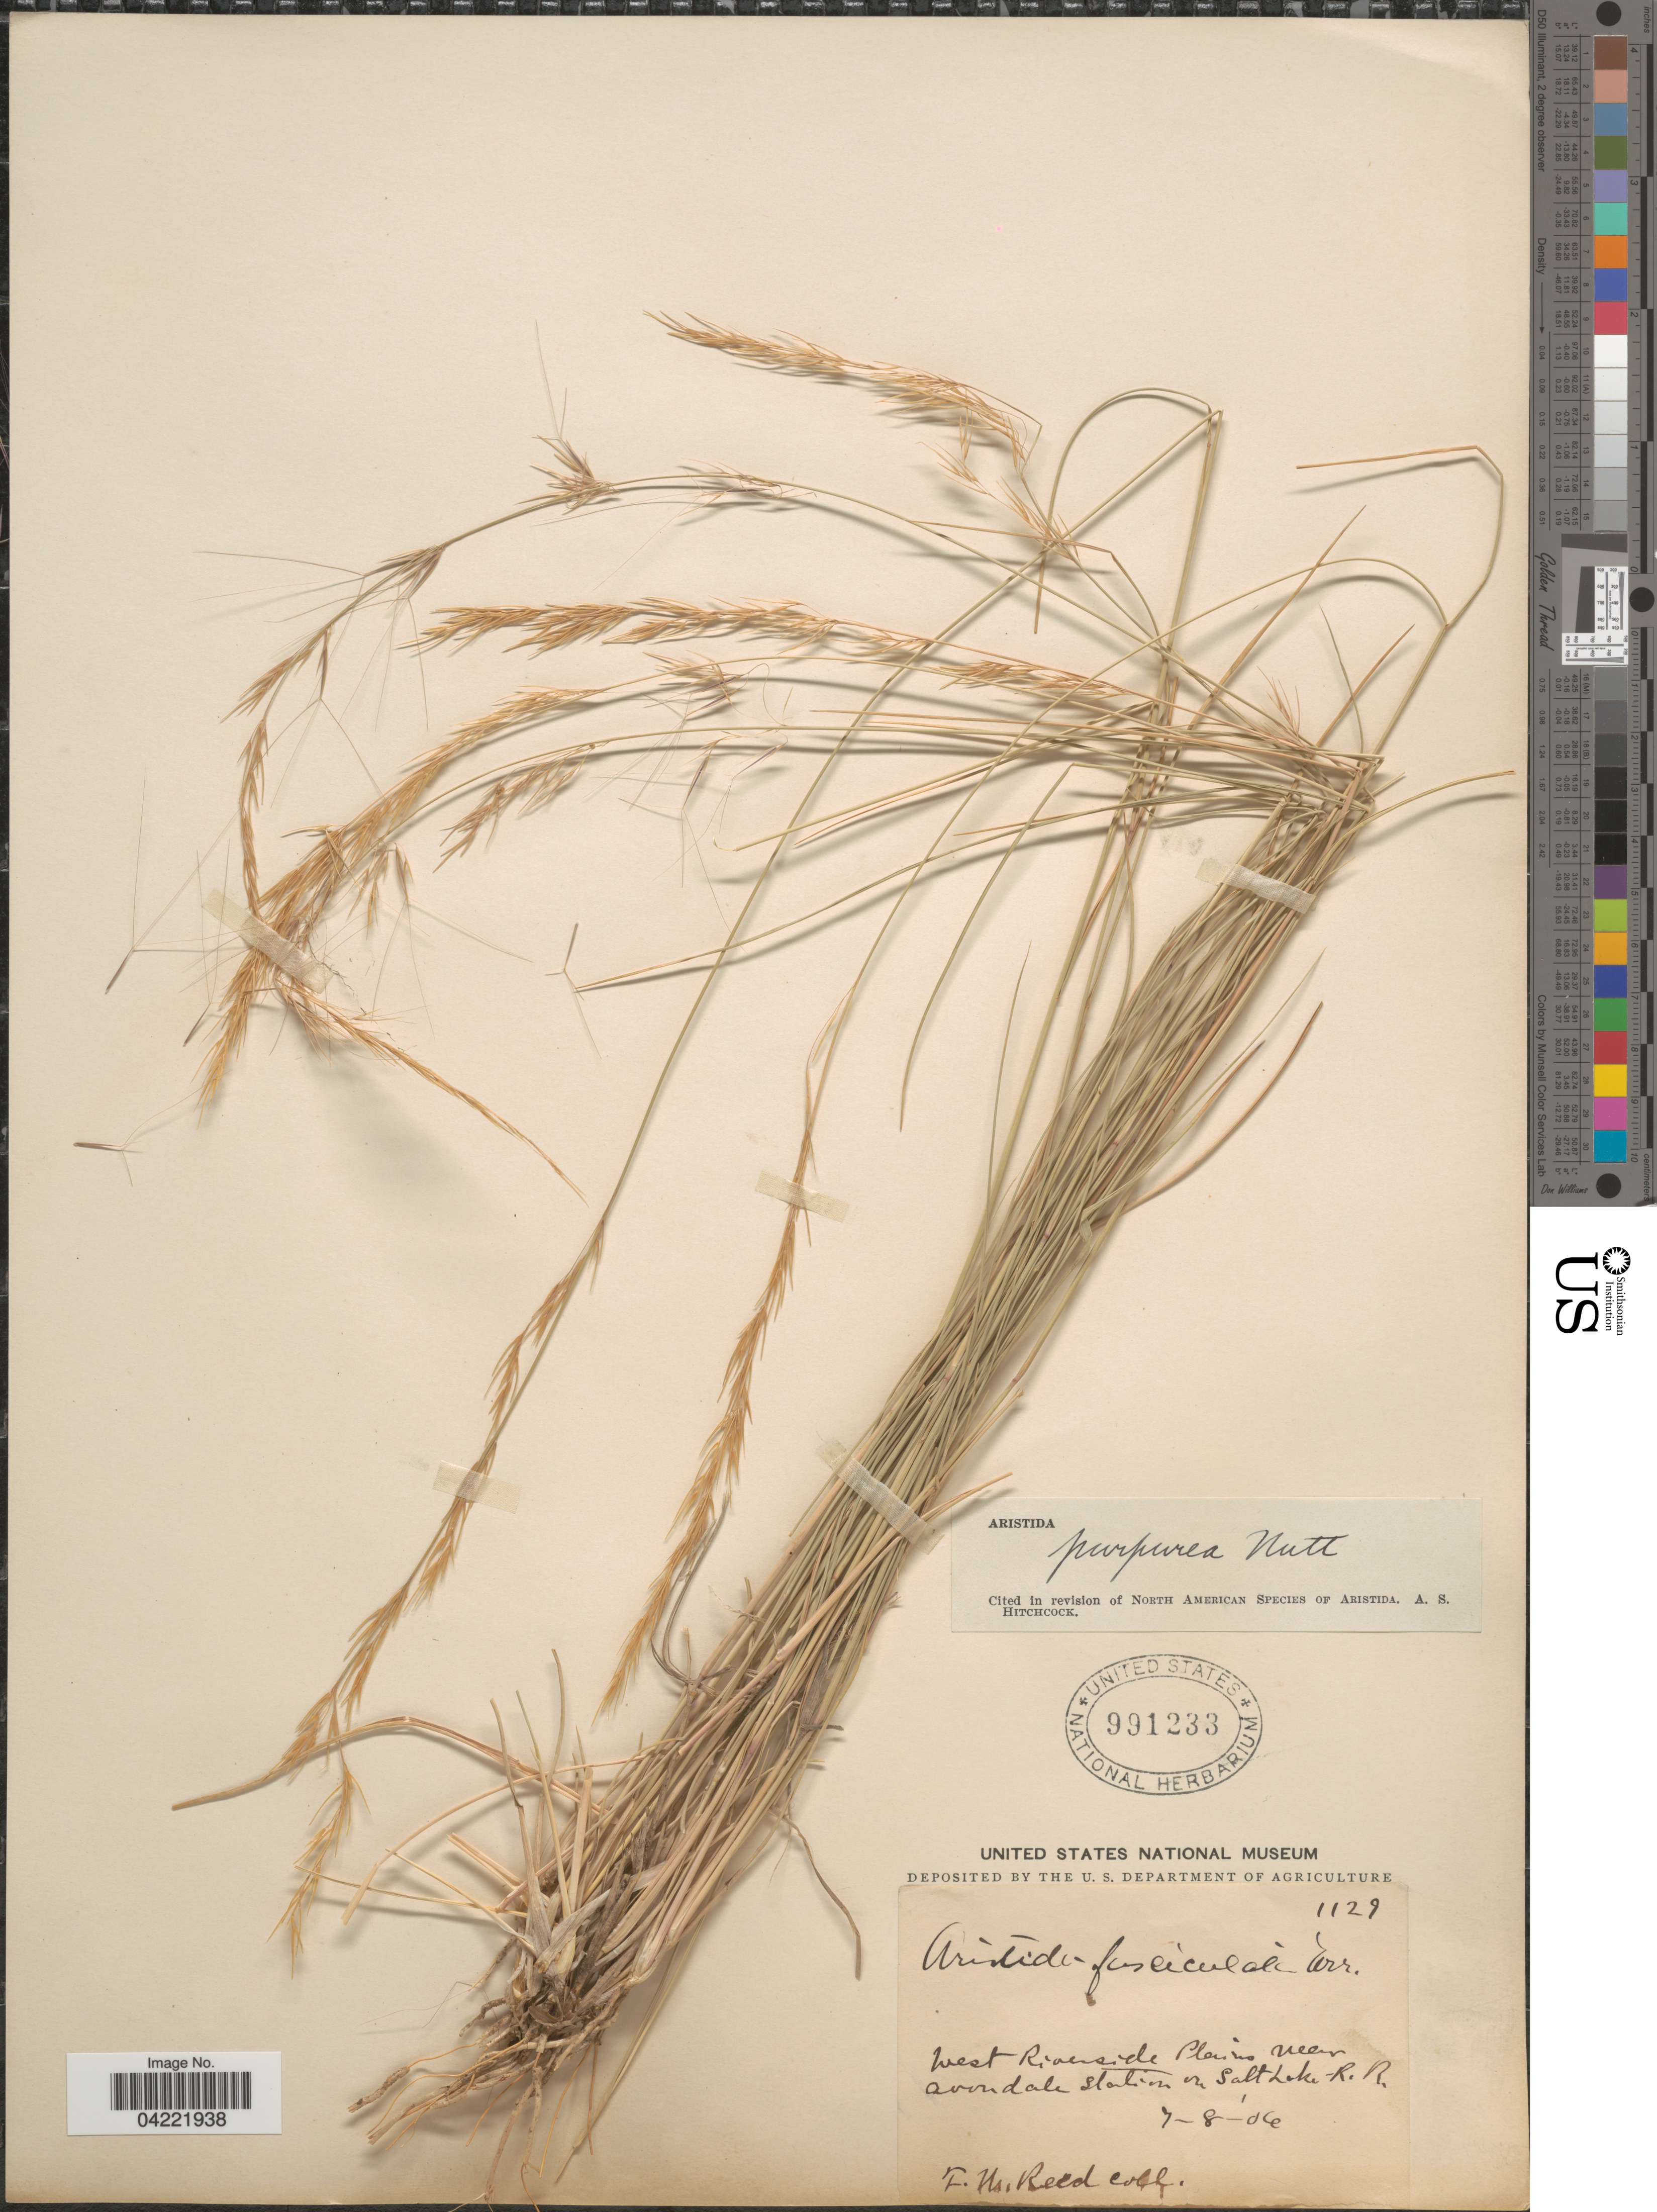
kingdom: Plantae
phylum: Tracheophyta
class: Liliopsida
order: Poales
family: Poaceae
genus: Aristida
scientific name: Aristida purpurea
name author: Nutt.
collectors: F. Reed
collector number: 1129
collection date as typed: Transcribed d/m/y: 8/7/6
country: United States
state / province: California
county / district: Riverside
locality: West Riverside Plains near Avondale station on Salt Lake-R.R.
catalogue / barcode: US 991233